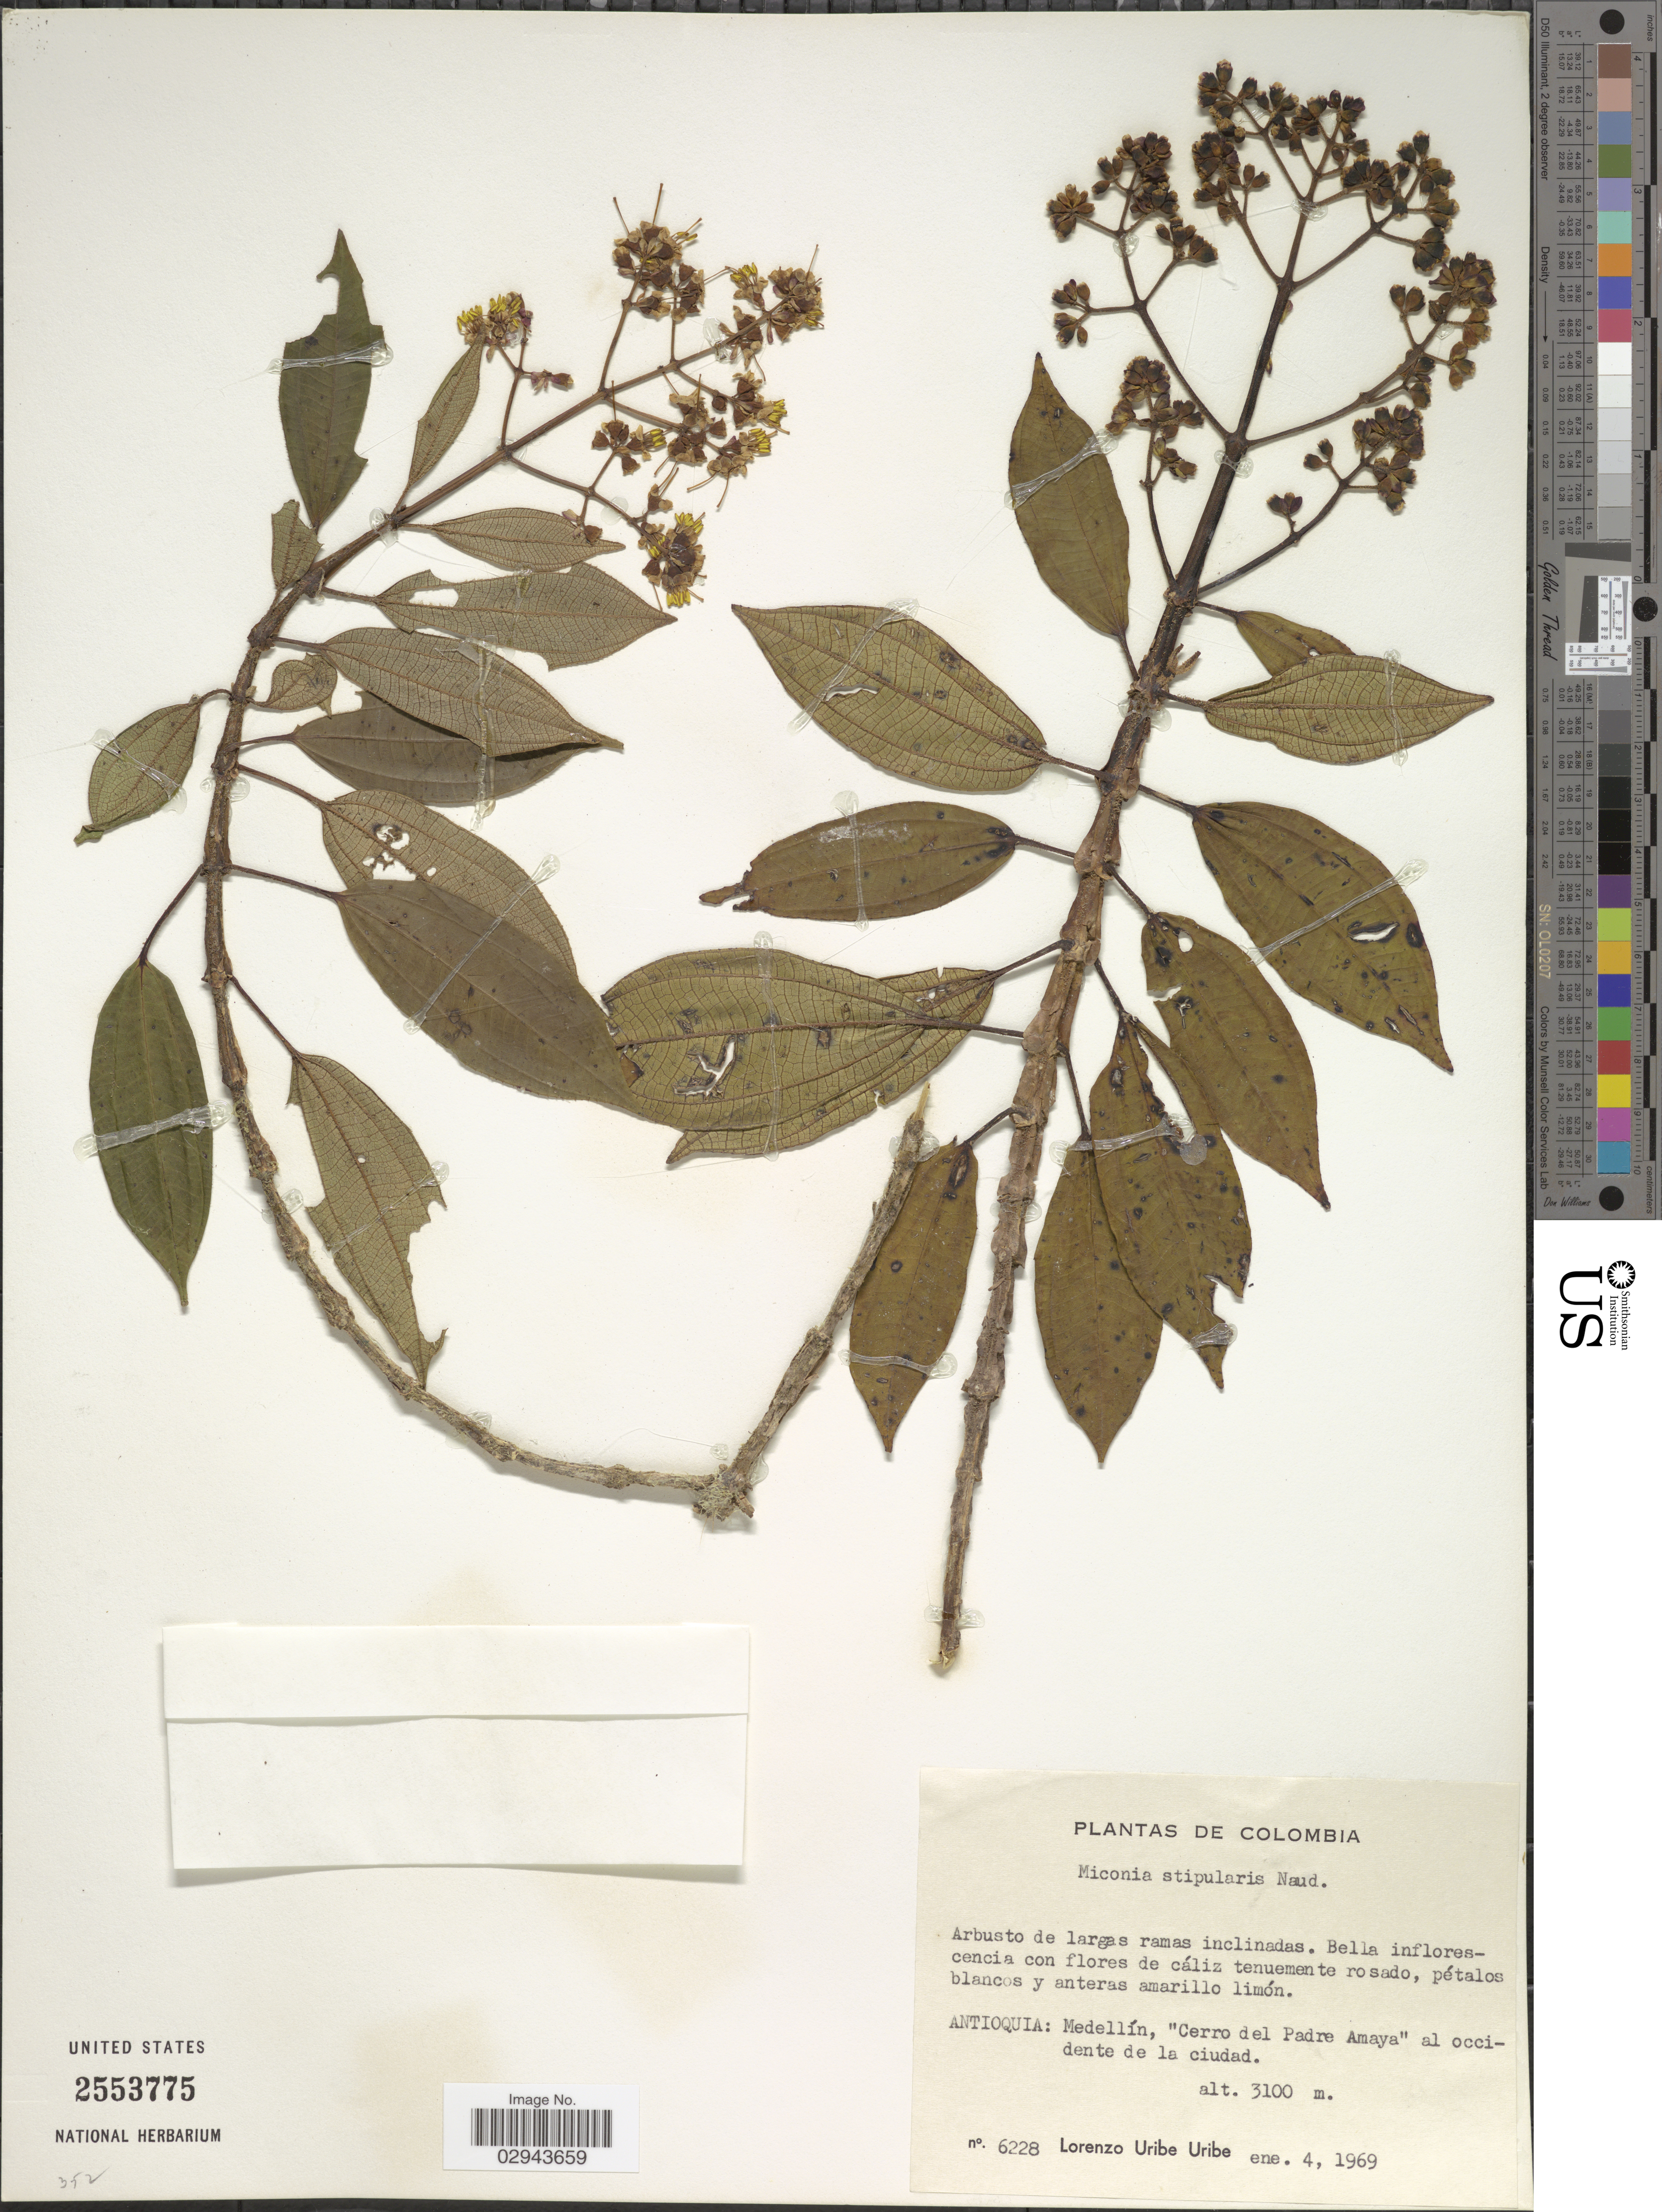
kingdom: Plantae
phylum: Tracheophyta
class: Magnoliopsida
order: Myrtales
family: Melastomataceae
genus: Miconia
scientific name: Miconia stipularis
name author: Naudin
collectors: L. Uribe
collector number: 6228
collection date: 1969-01-04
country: Colombia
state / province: Antioquia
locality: Medellín, "Cerro del Padre Amaya" al occidente de la ciudad.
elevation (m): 3100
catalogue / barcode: US 2553775